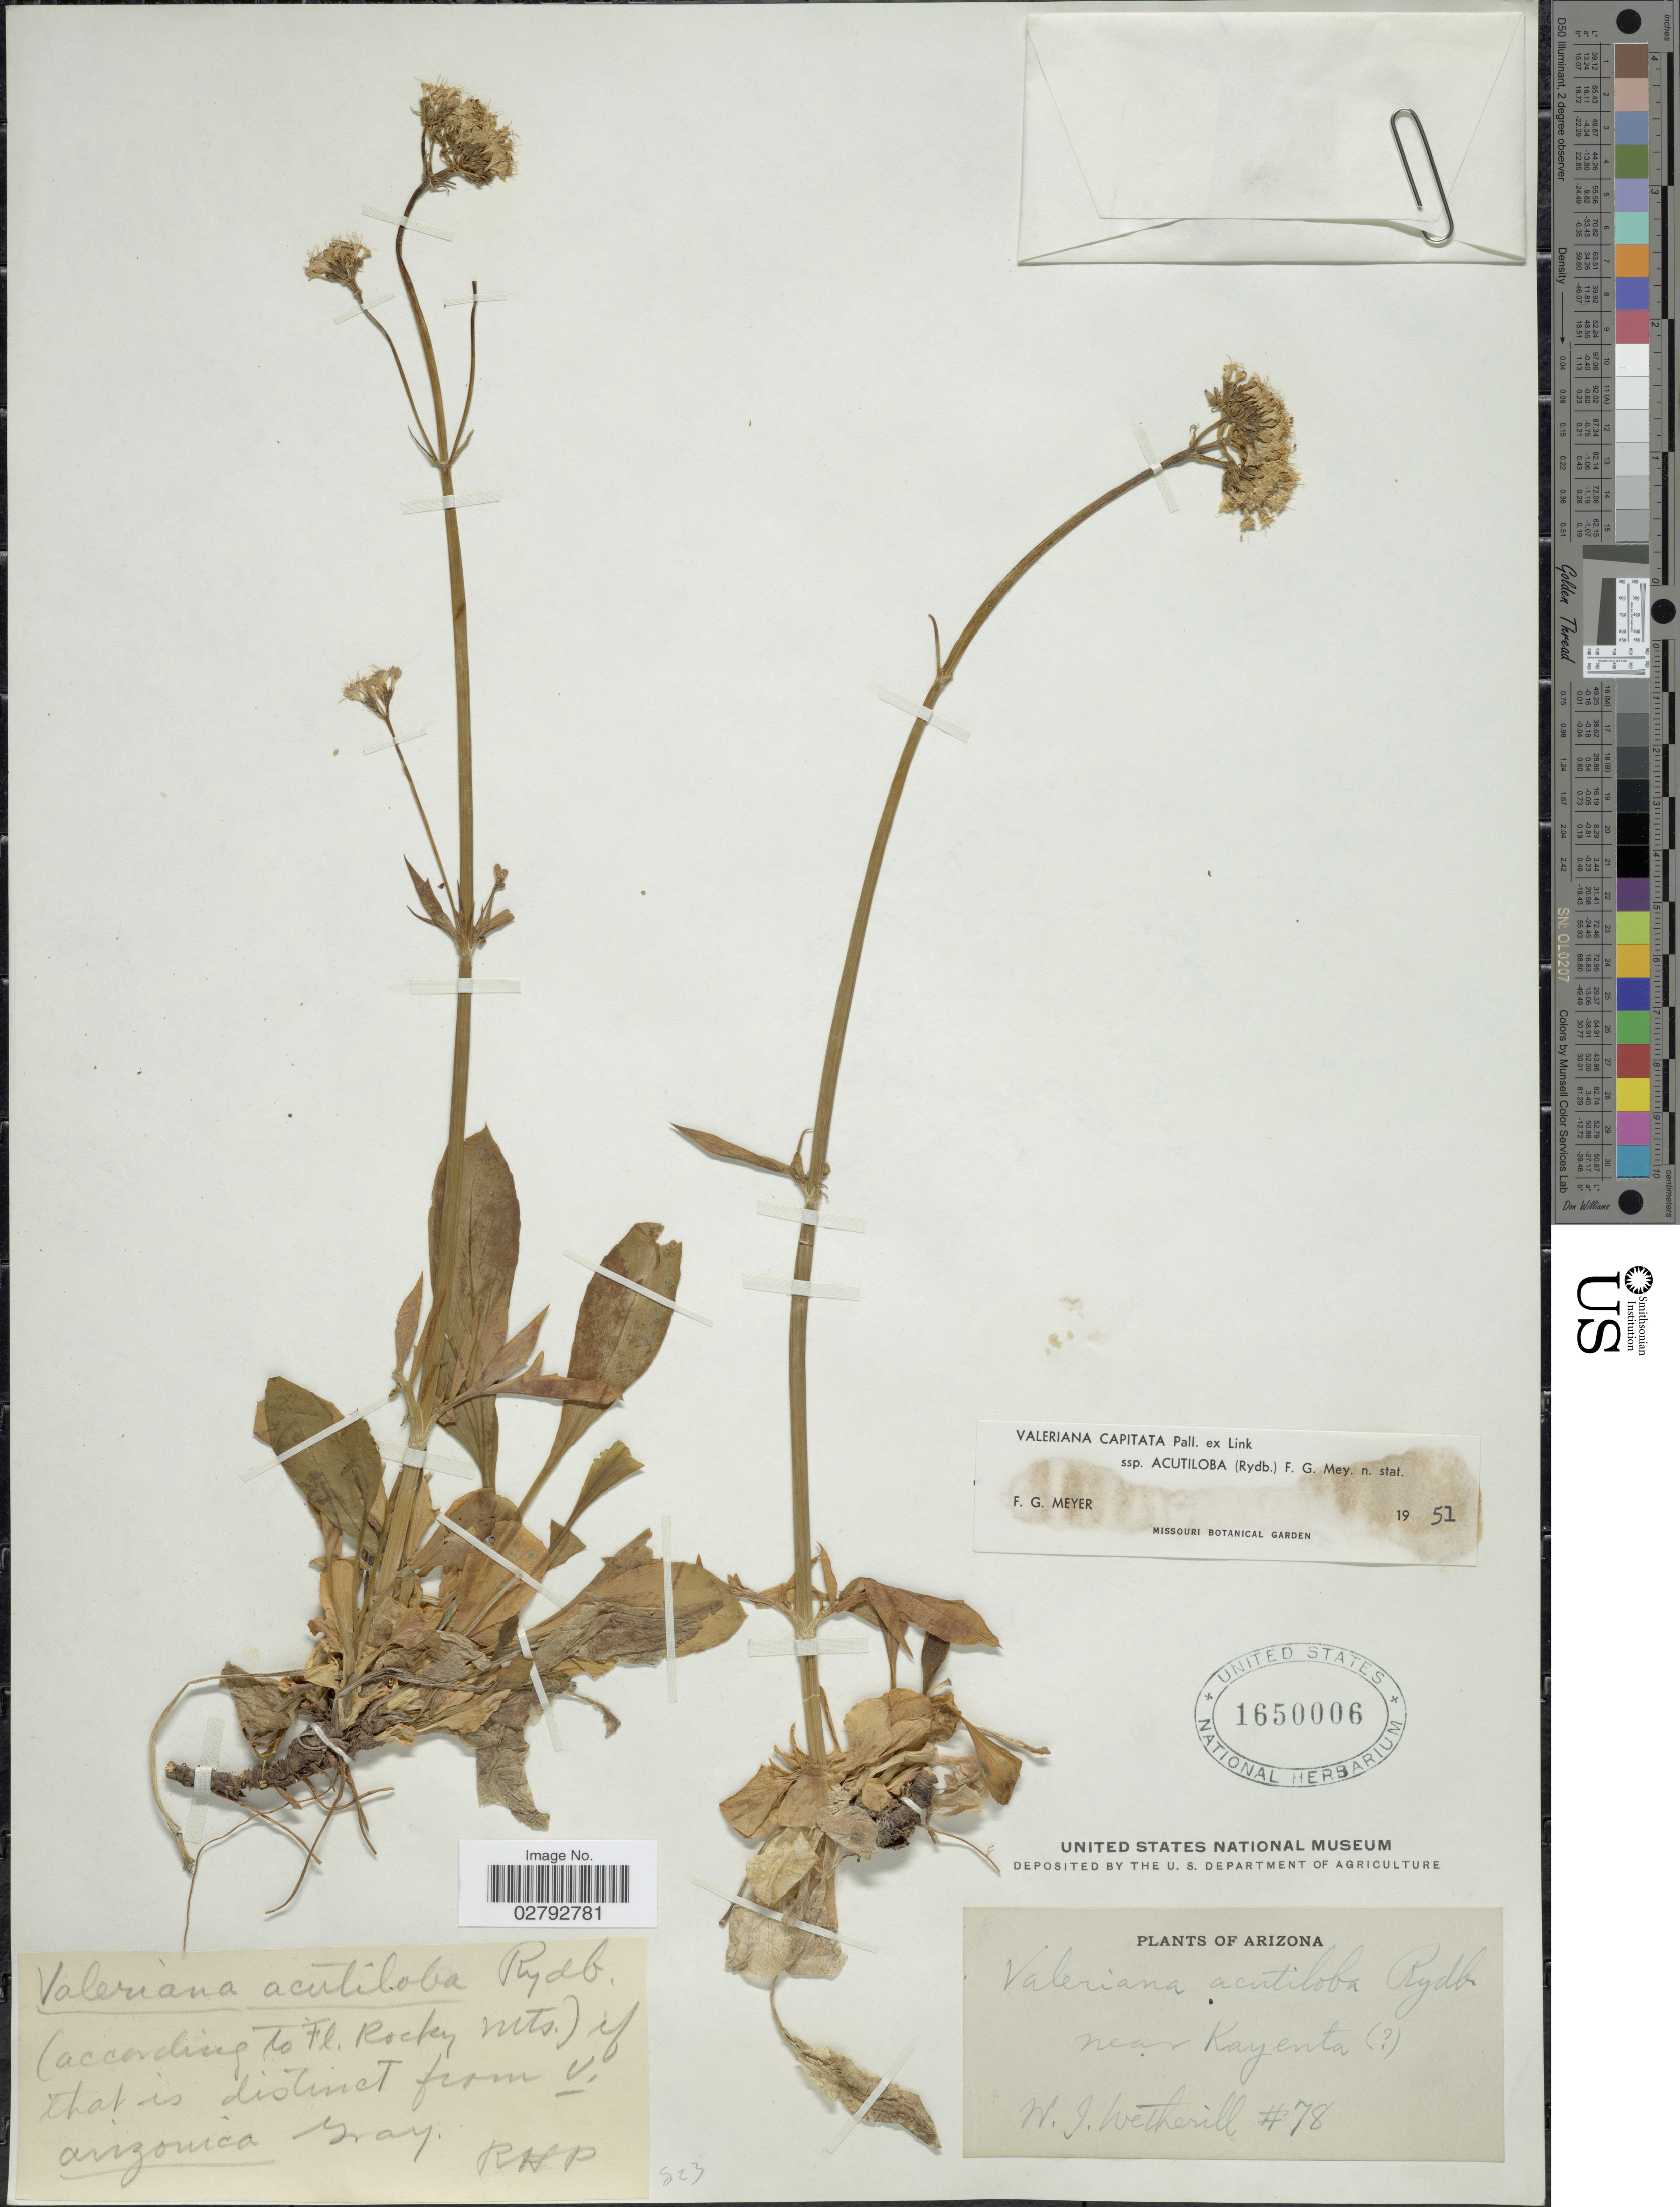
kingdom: Plantae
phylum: Tracheophyta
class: Magnoliopsida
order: Dipsacales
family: Caprifoliaceae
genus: Valeriana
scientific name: Valeriana capitata subsp. acutiloba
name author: Pall. ex Link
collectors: W. Wetherill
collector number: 78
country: United States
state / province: Arizona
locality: Near Kayenta.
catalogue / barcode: US 1650006